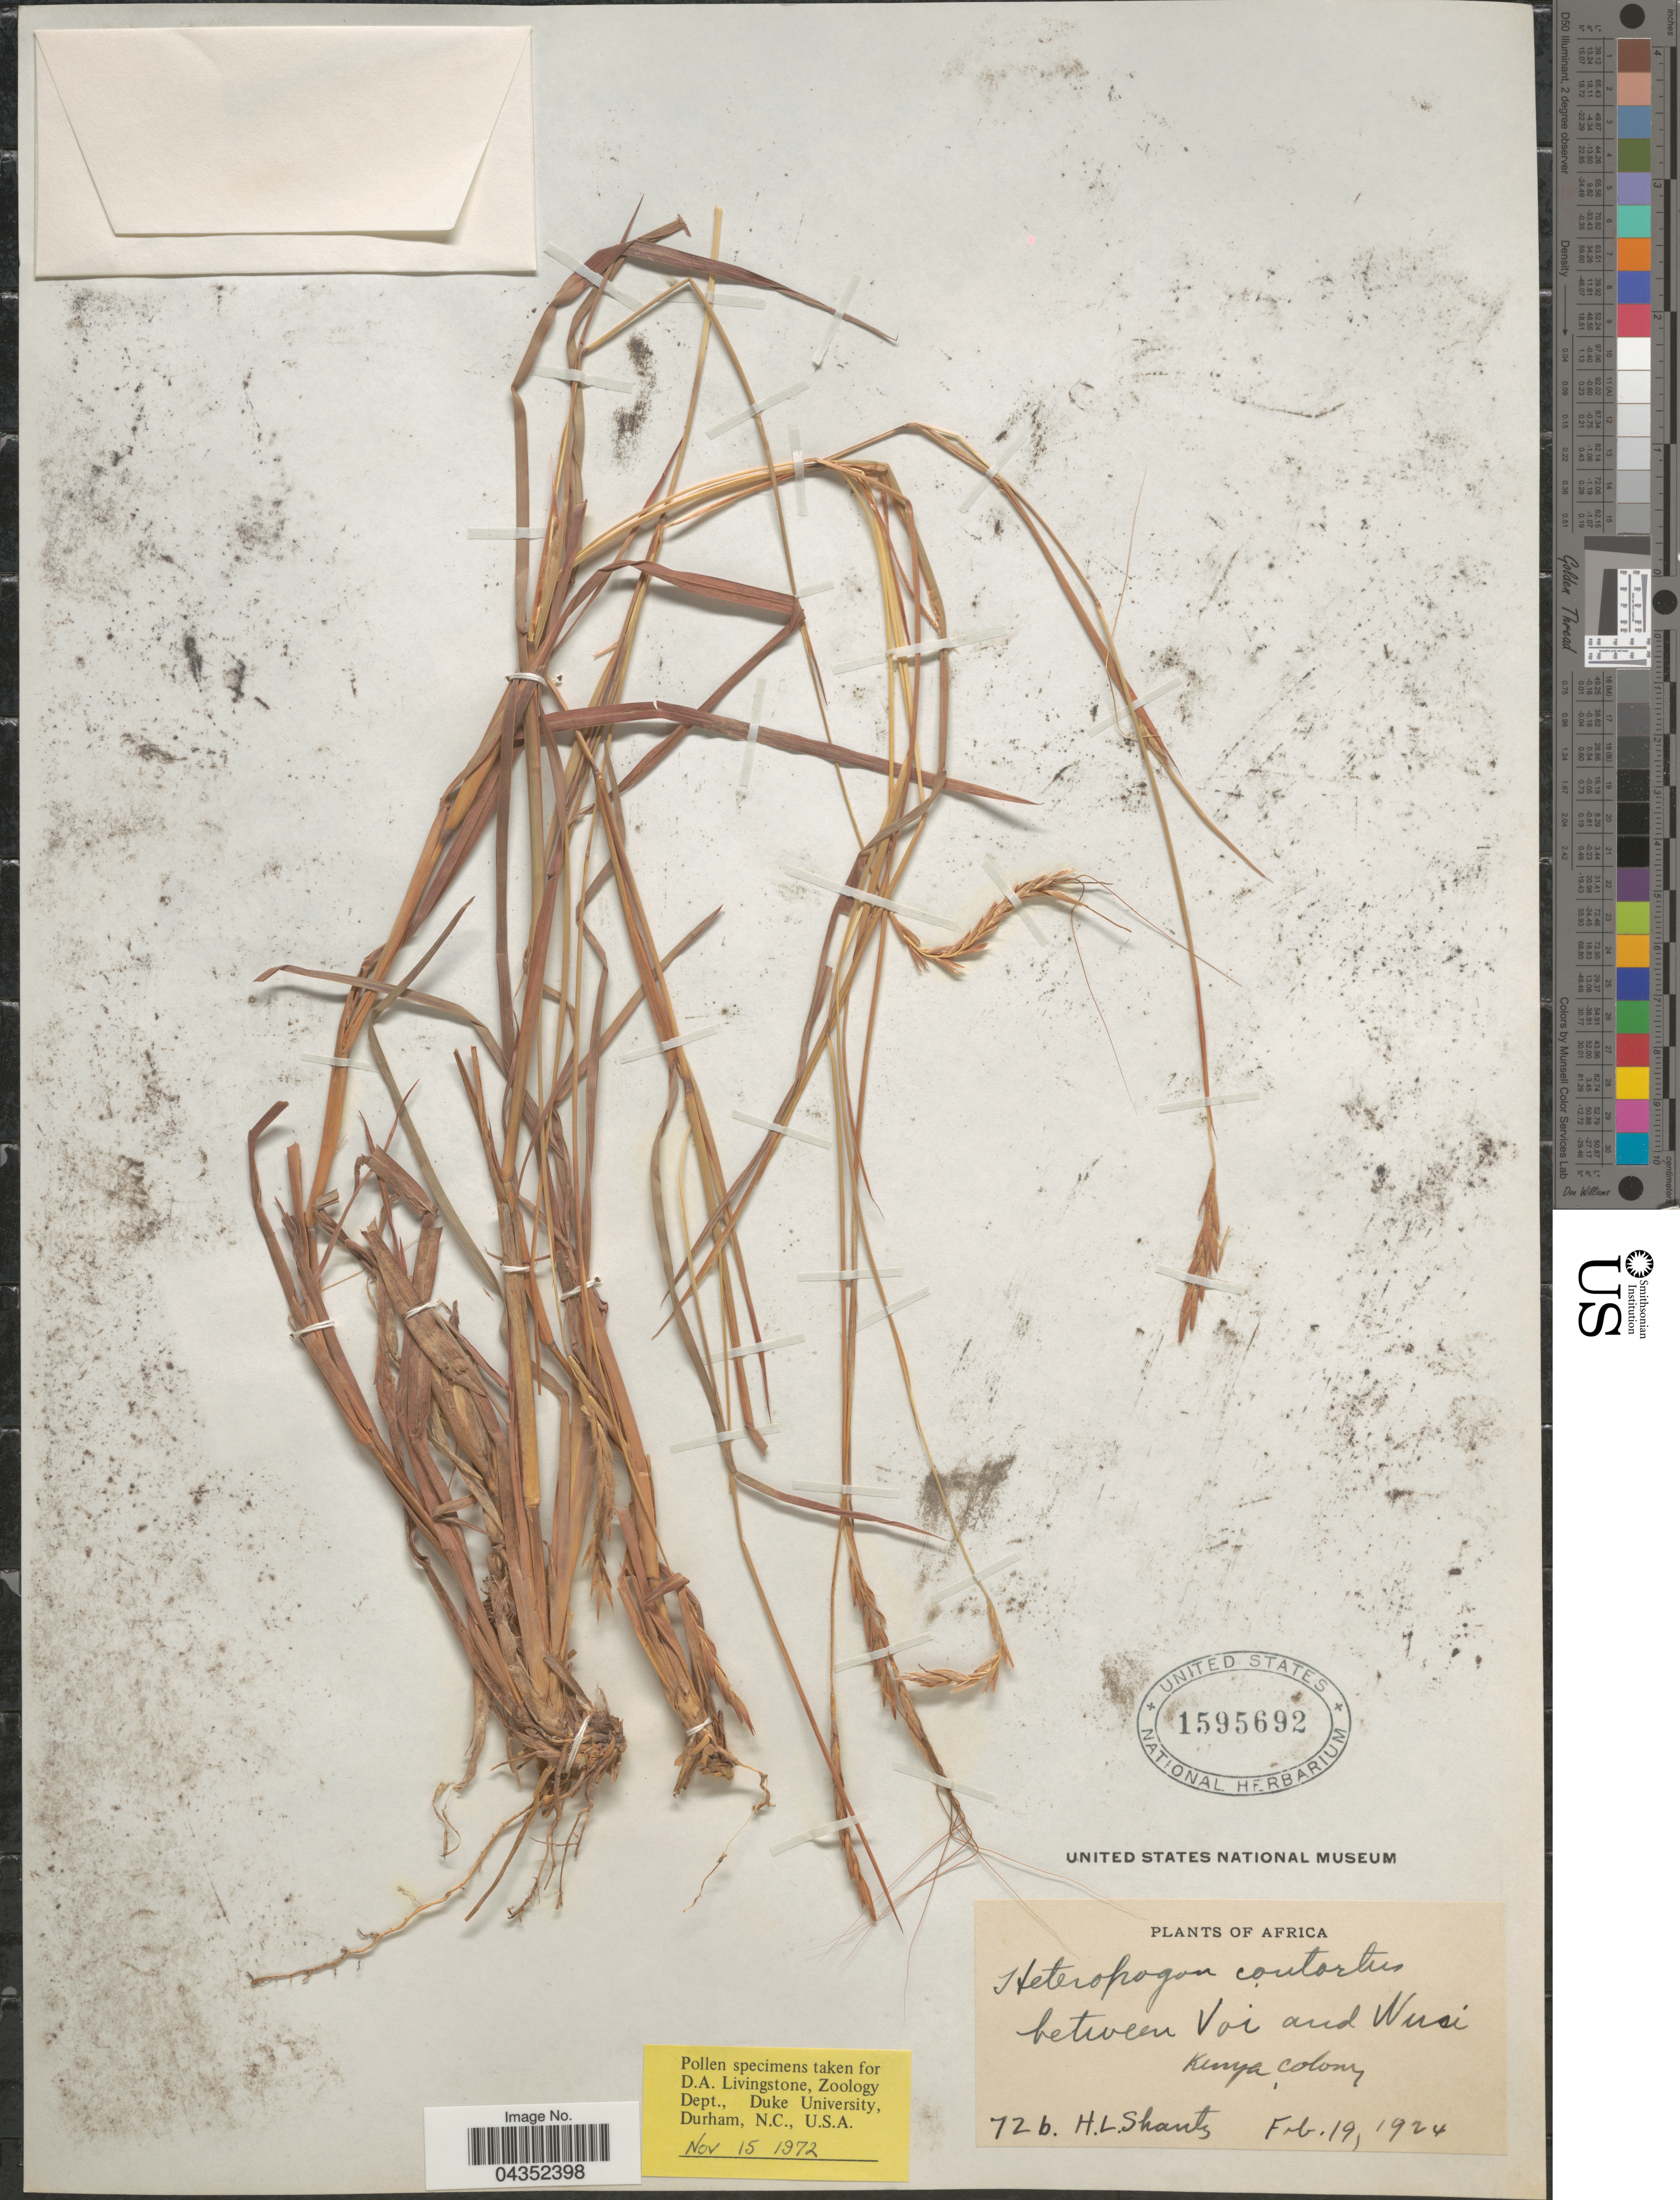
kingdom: Plantae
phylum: Tracheophyta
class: Liliopsida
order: Poales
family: Poaceae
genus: Heteropogon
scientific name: Heteropogon contortus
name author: (L.) P. Beauv. ex Roem. & Schult.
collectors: H. Shantz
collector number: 726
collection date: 1924-02-19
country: Kenya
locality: Between Voi and Wusi. Kenya Colony.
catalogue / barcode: US 1595692